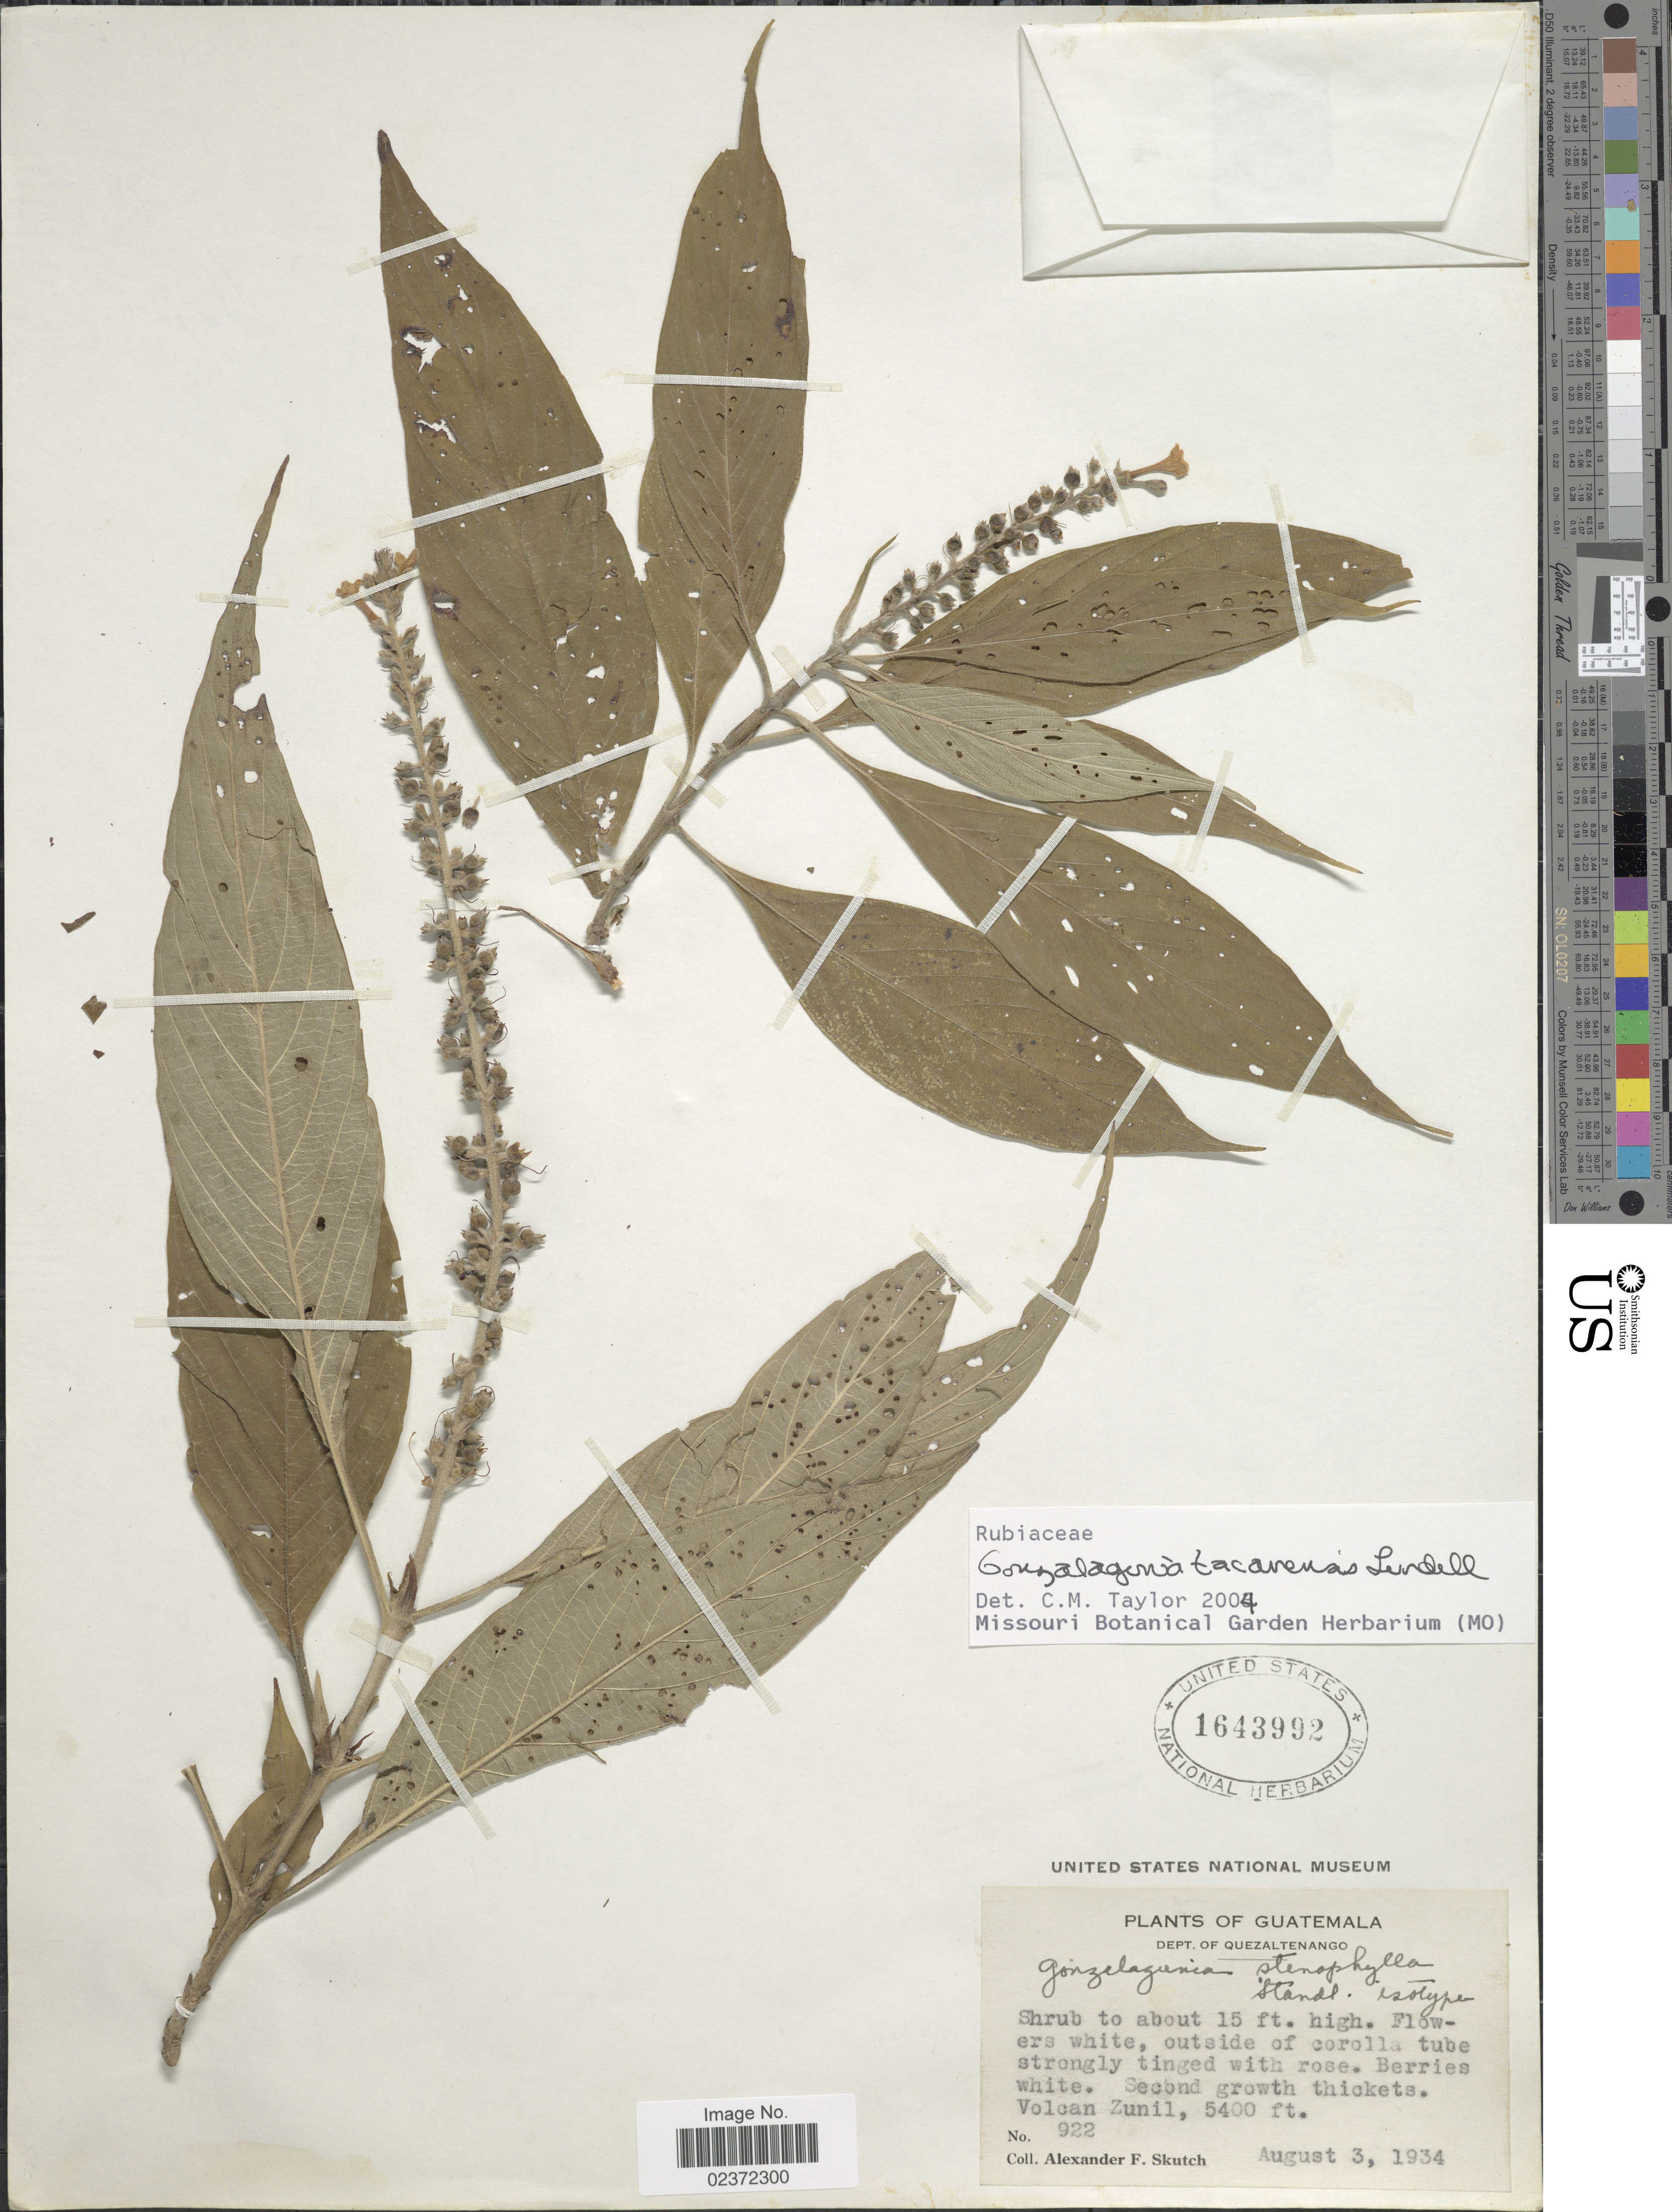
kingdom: Plantae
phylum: Tracheophyta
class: Magnoliopsida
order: Gentianales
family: Rubiaceae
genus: Gonzalagunia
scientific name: Gonzalagunia tacanensis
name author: Lundell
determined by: Taylor, Charlotte M.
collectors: A. F. Skutch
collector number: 922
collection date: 1934-08-03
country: Guatemala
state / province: Quetzaltenango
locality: Volcan Zunil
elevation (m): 1646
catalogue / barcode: US 1643992